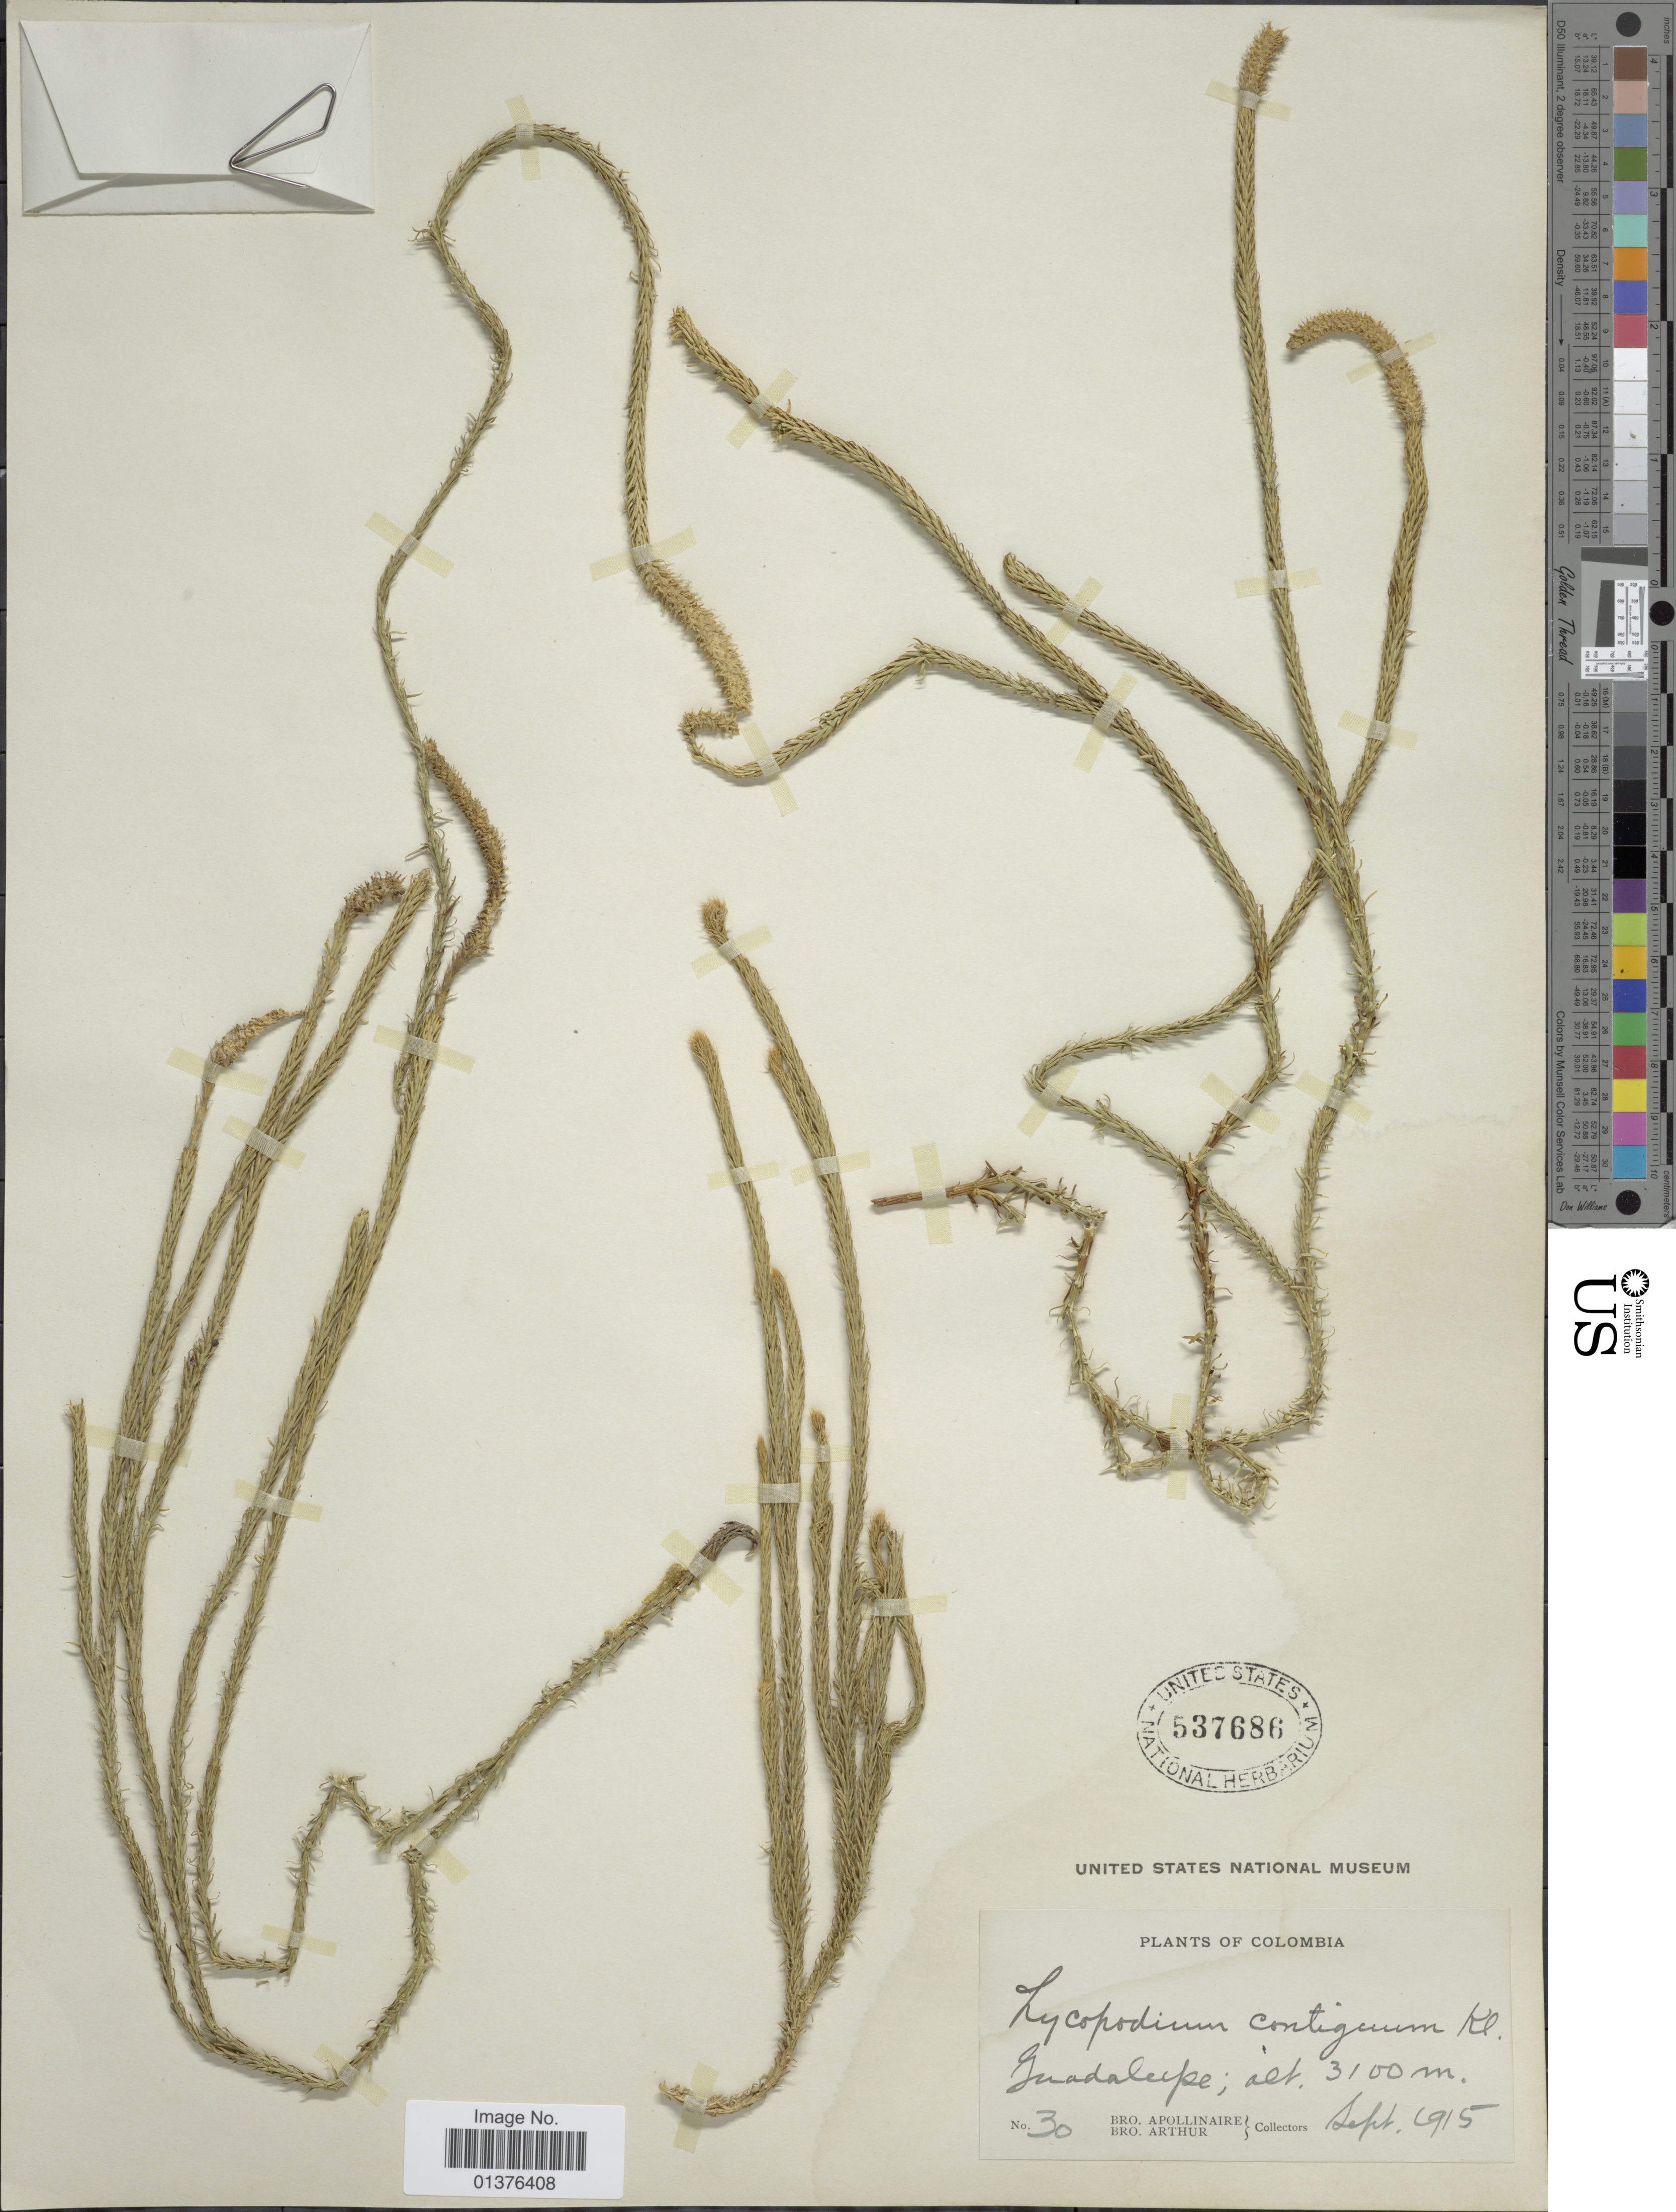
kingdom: Plantae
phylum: Tracheophyta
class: Lycopodiopsida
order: Lycopodiales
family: Lycopodiaceae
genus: Lycopodium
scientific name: Lycopodium clavatum subsp. contiguum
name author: (Klotzsch) B. Øllg.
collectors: Bro. Apollinaire & Bro. Arthur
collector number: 30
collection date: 1915-09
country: Colombia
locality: Guadalupe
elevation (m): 3100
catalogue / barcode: US 537686